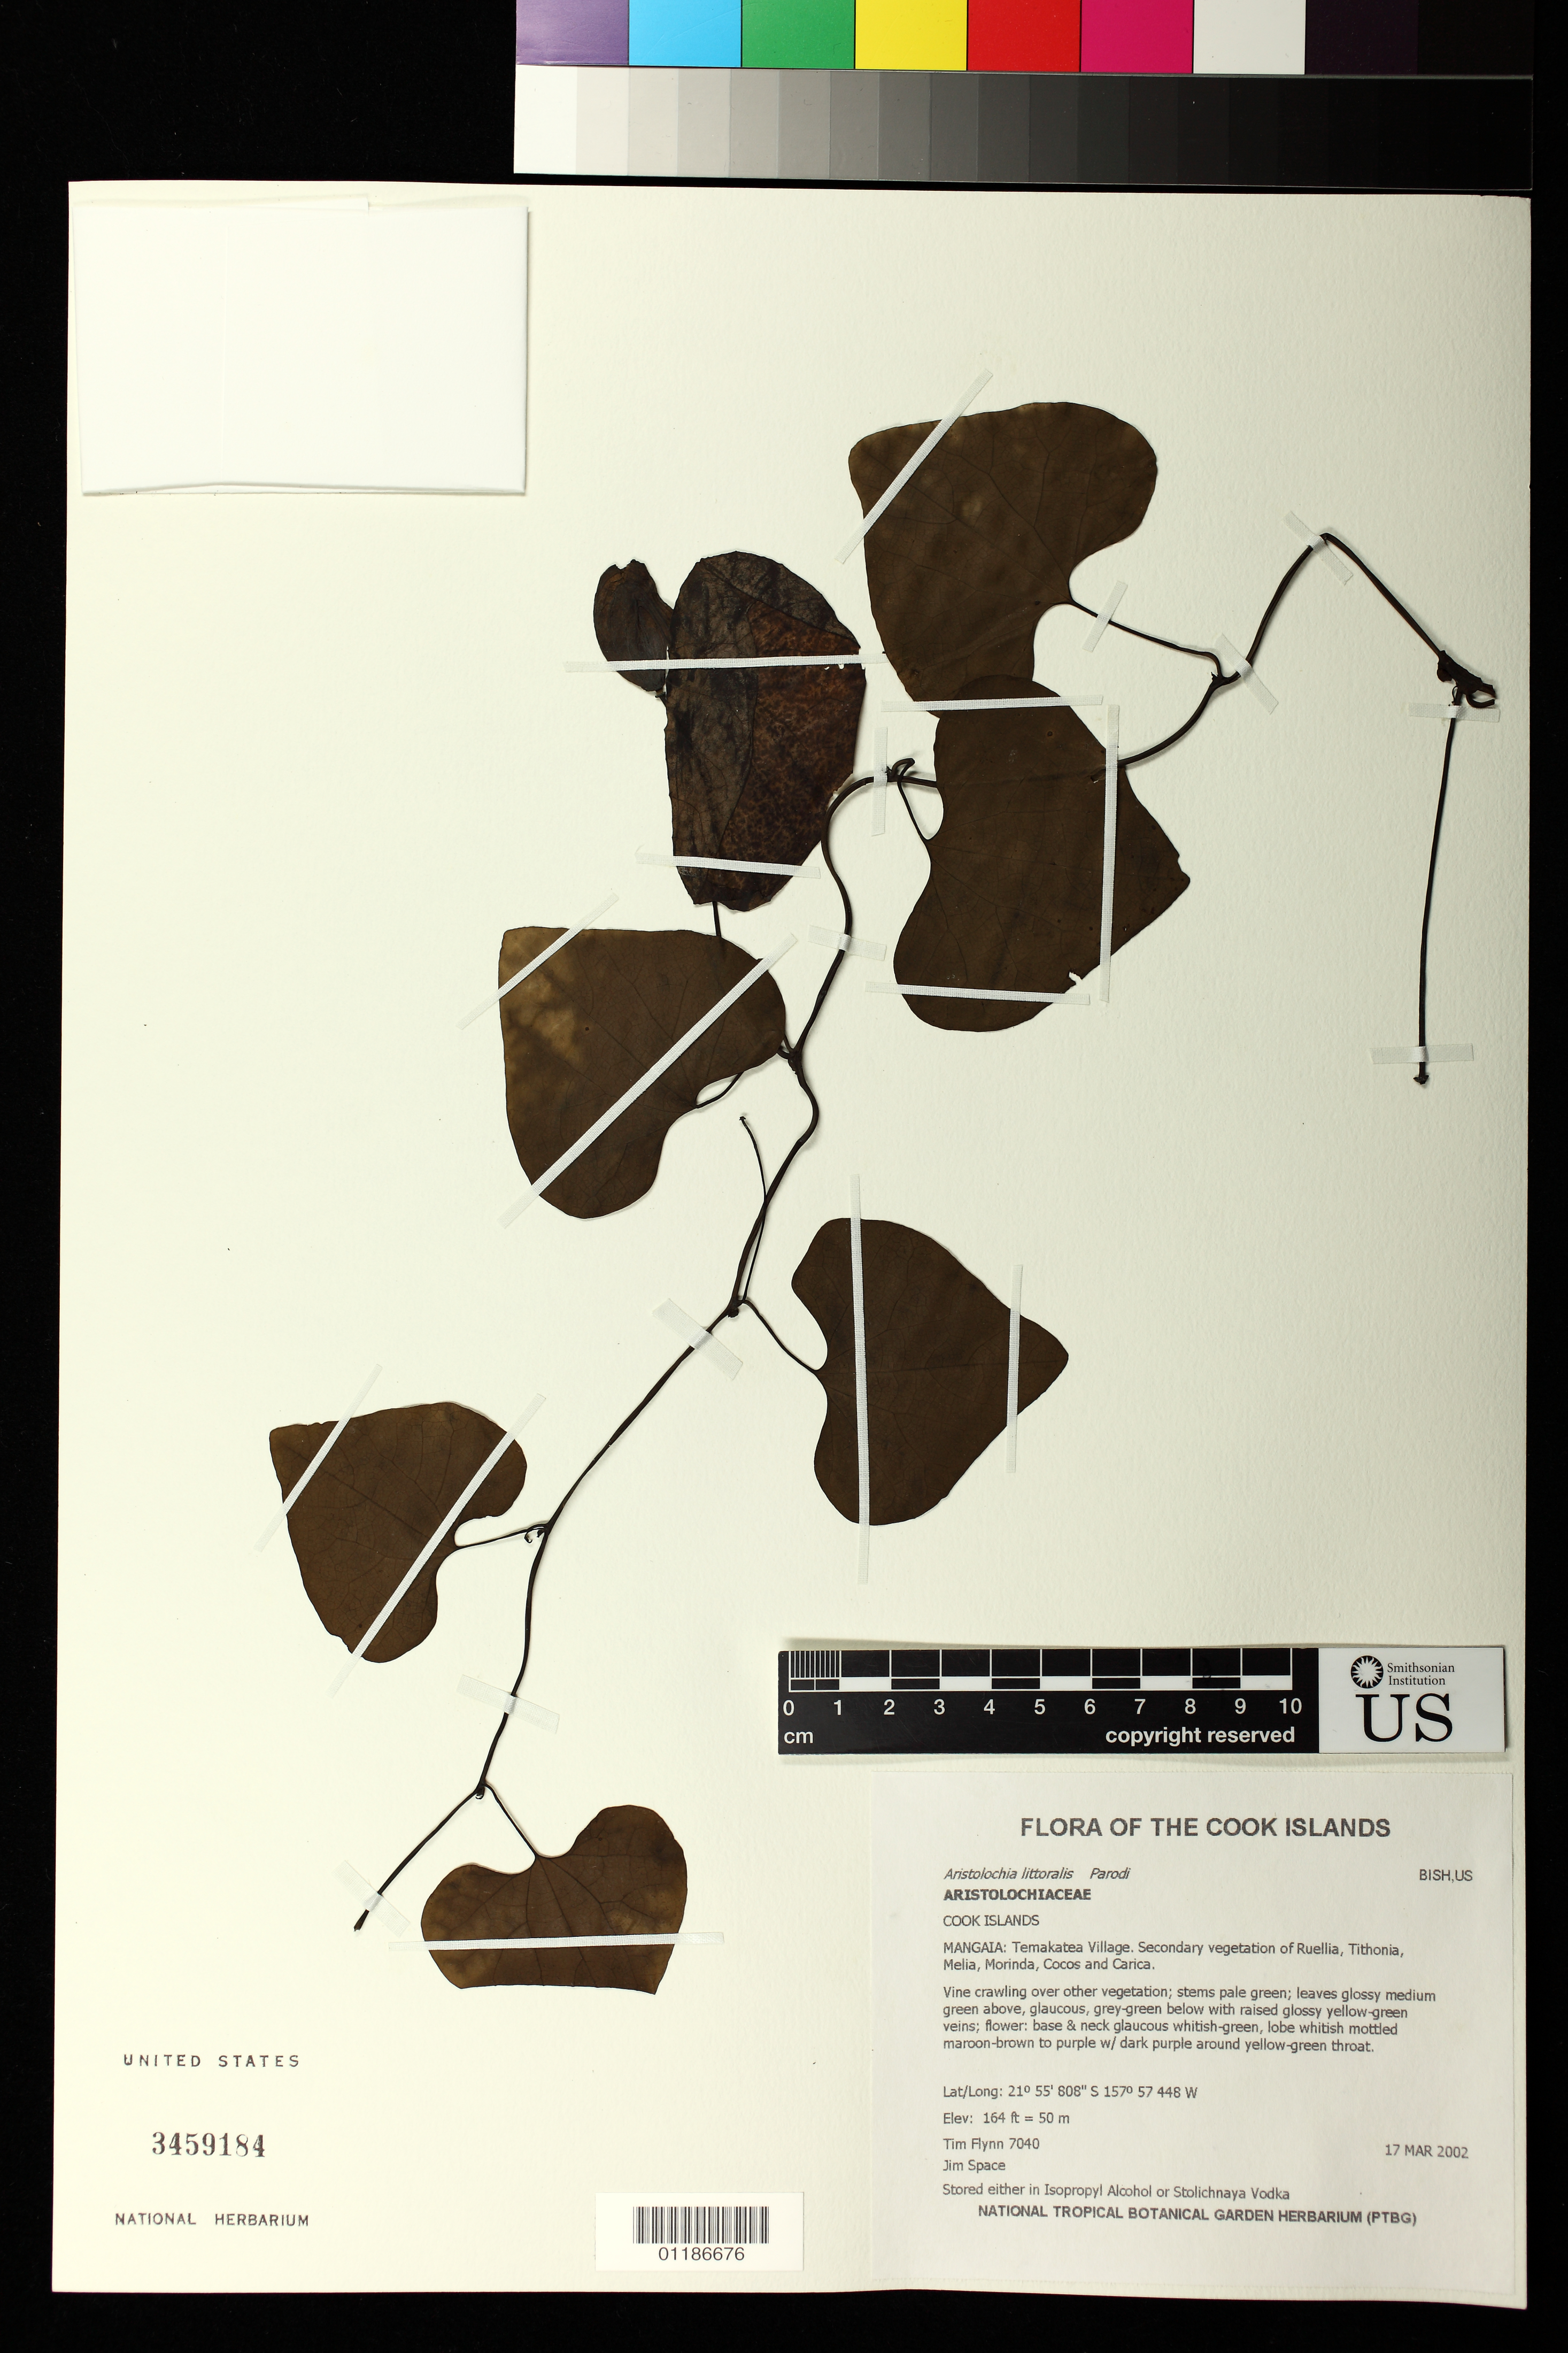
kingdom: Plantae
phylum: Tracheophyta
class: Magnoliopsida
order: Piperales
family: Aristolochiaceae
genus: Aristolochia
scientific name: Aristolochia littoralis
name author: Parodi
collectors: T. W. Flynn & J. Space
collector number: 7040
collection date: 2002-03-17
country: Cook Islands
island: Mangaia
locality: Temakatea Village.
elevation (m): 50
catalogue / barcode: US 3459184